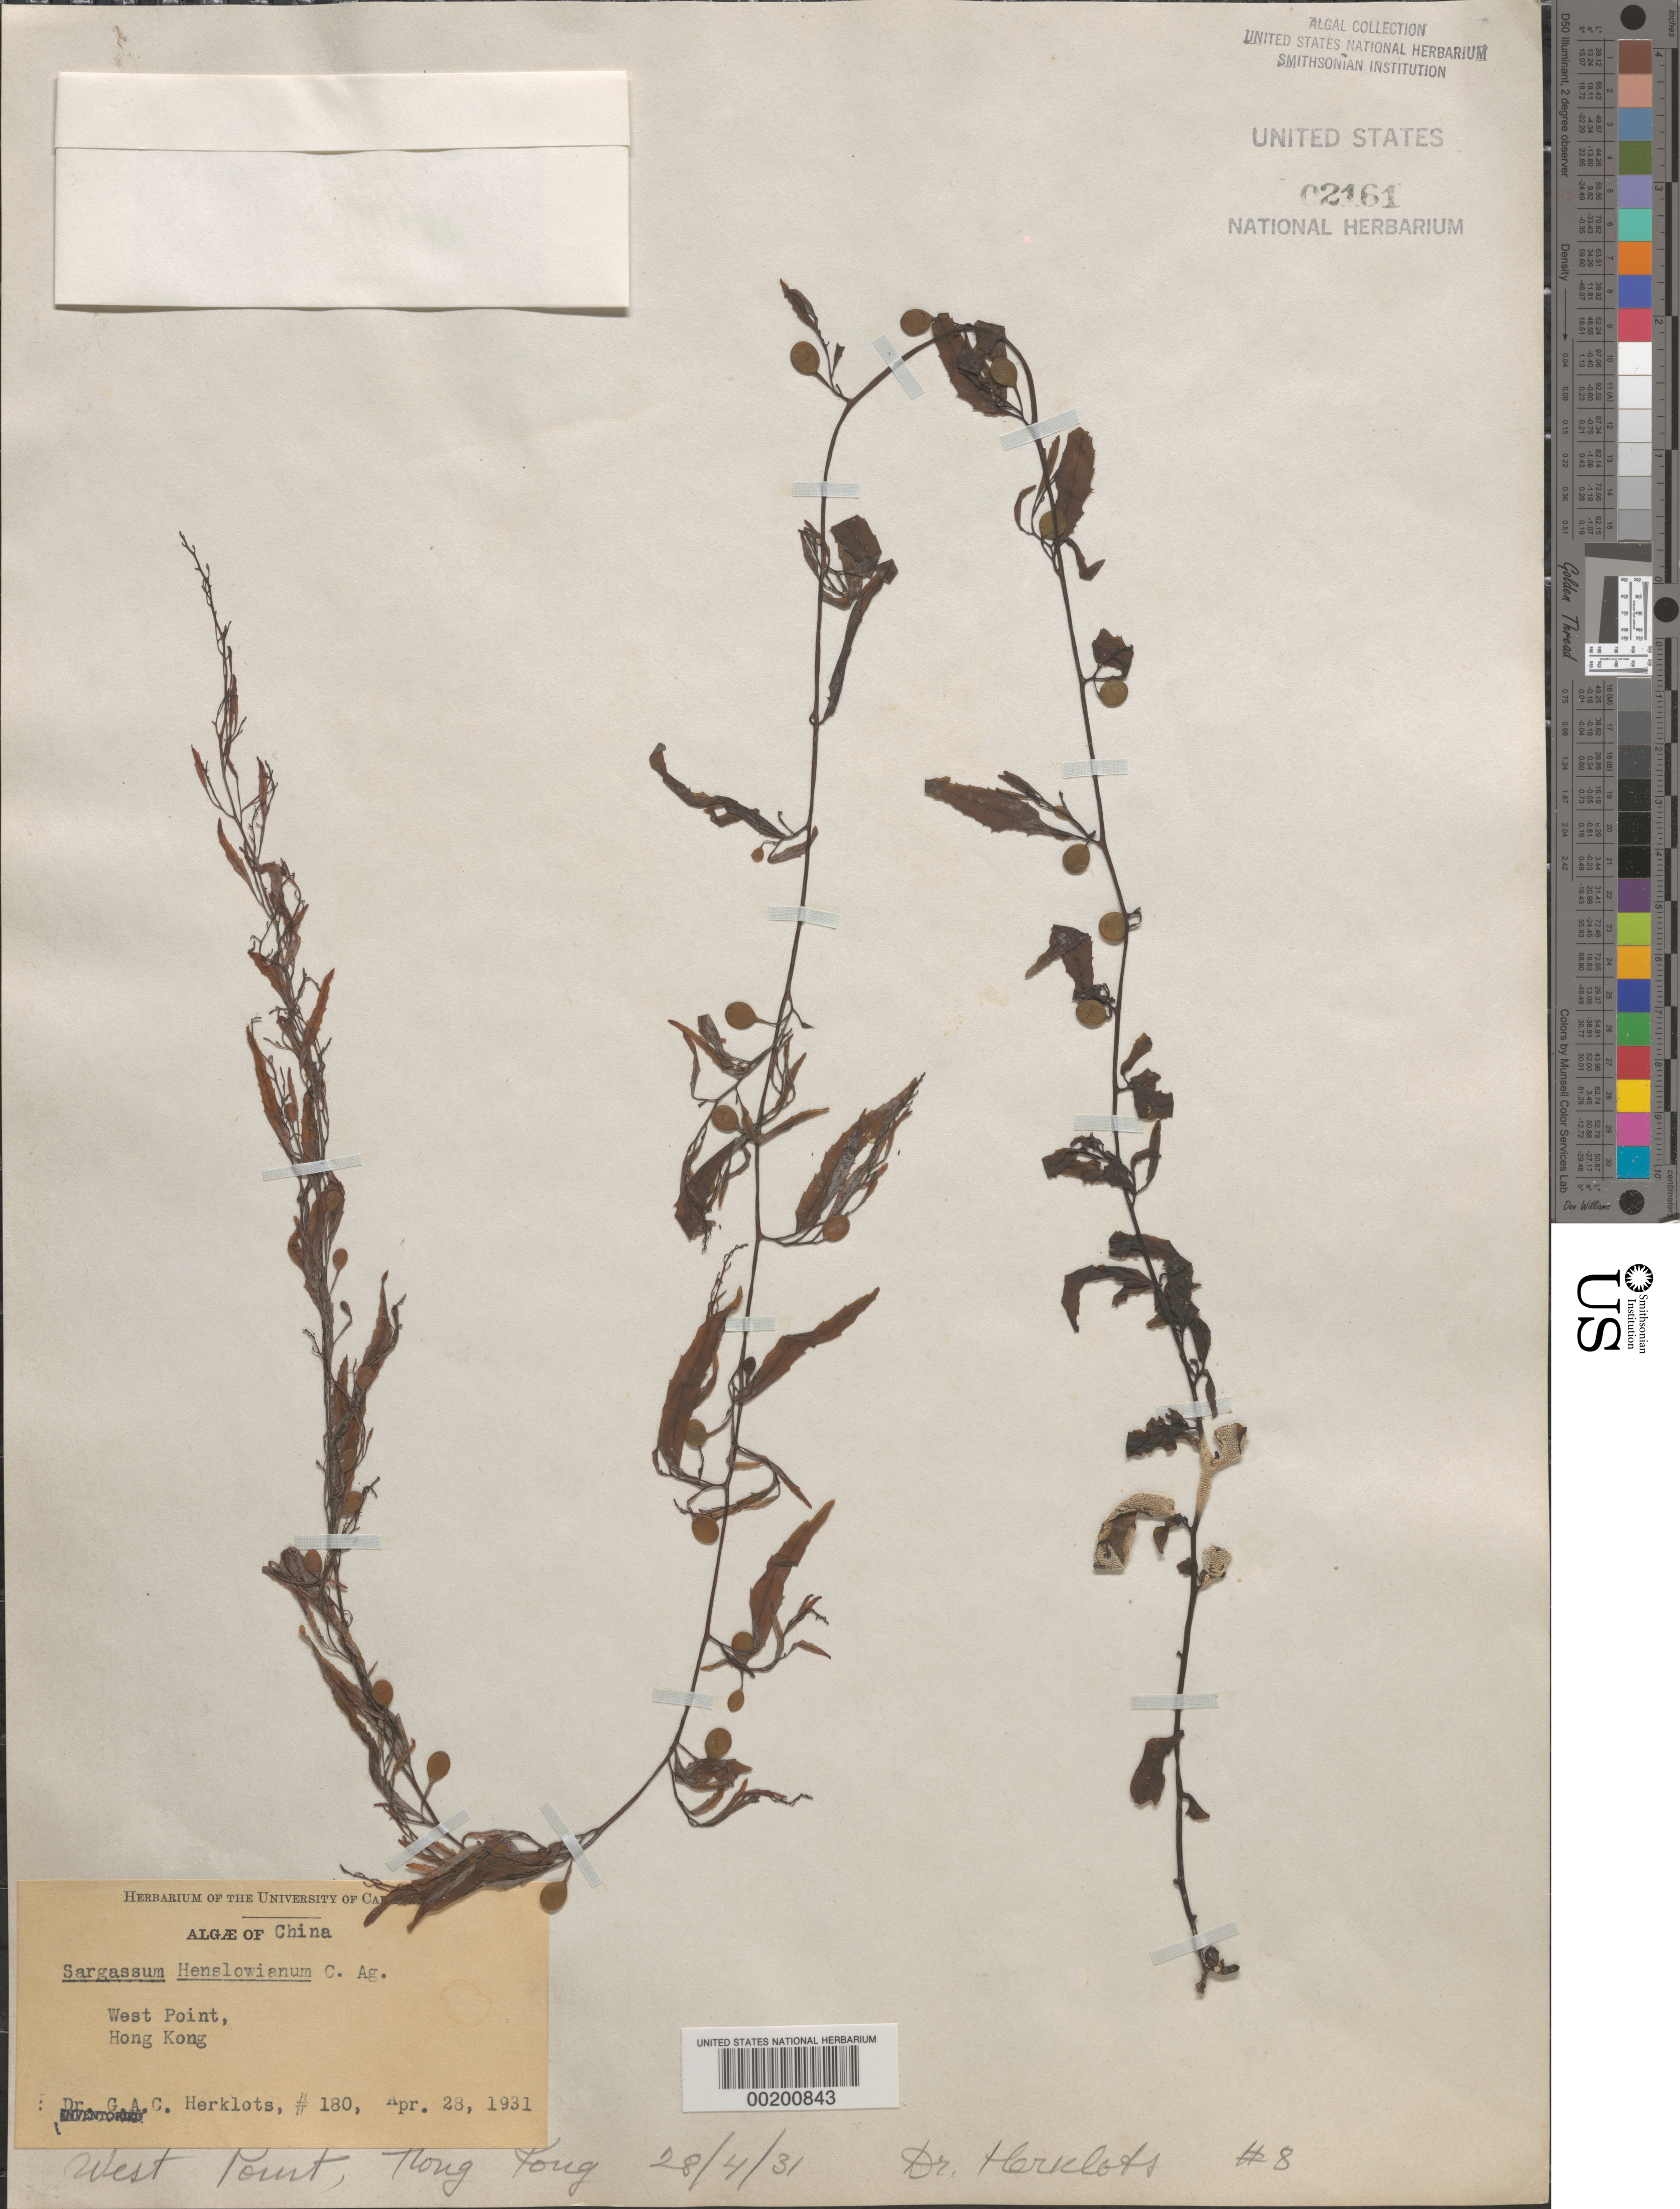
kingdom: Chromista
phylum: Ochrophyta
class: Phaeophyceae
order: Fucales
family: Sargassaceae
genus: Sargassum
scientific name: Sargassum henslowianum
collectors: G. Herklots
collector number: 180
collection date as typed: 28 Apr 1931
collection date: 1931-04-28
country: China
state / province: Hong Kong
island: Hong Kong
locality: West Point, Victoria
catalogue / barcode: US 2161